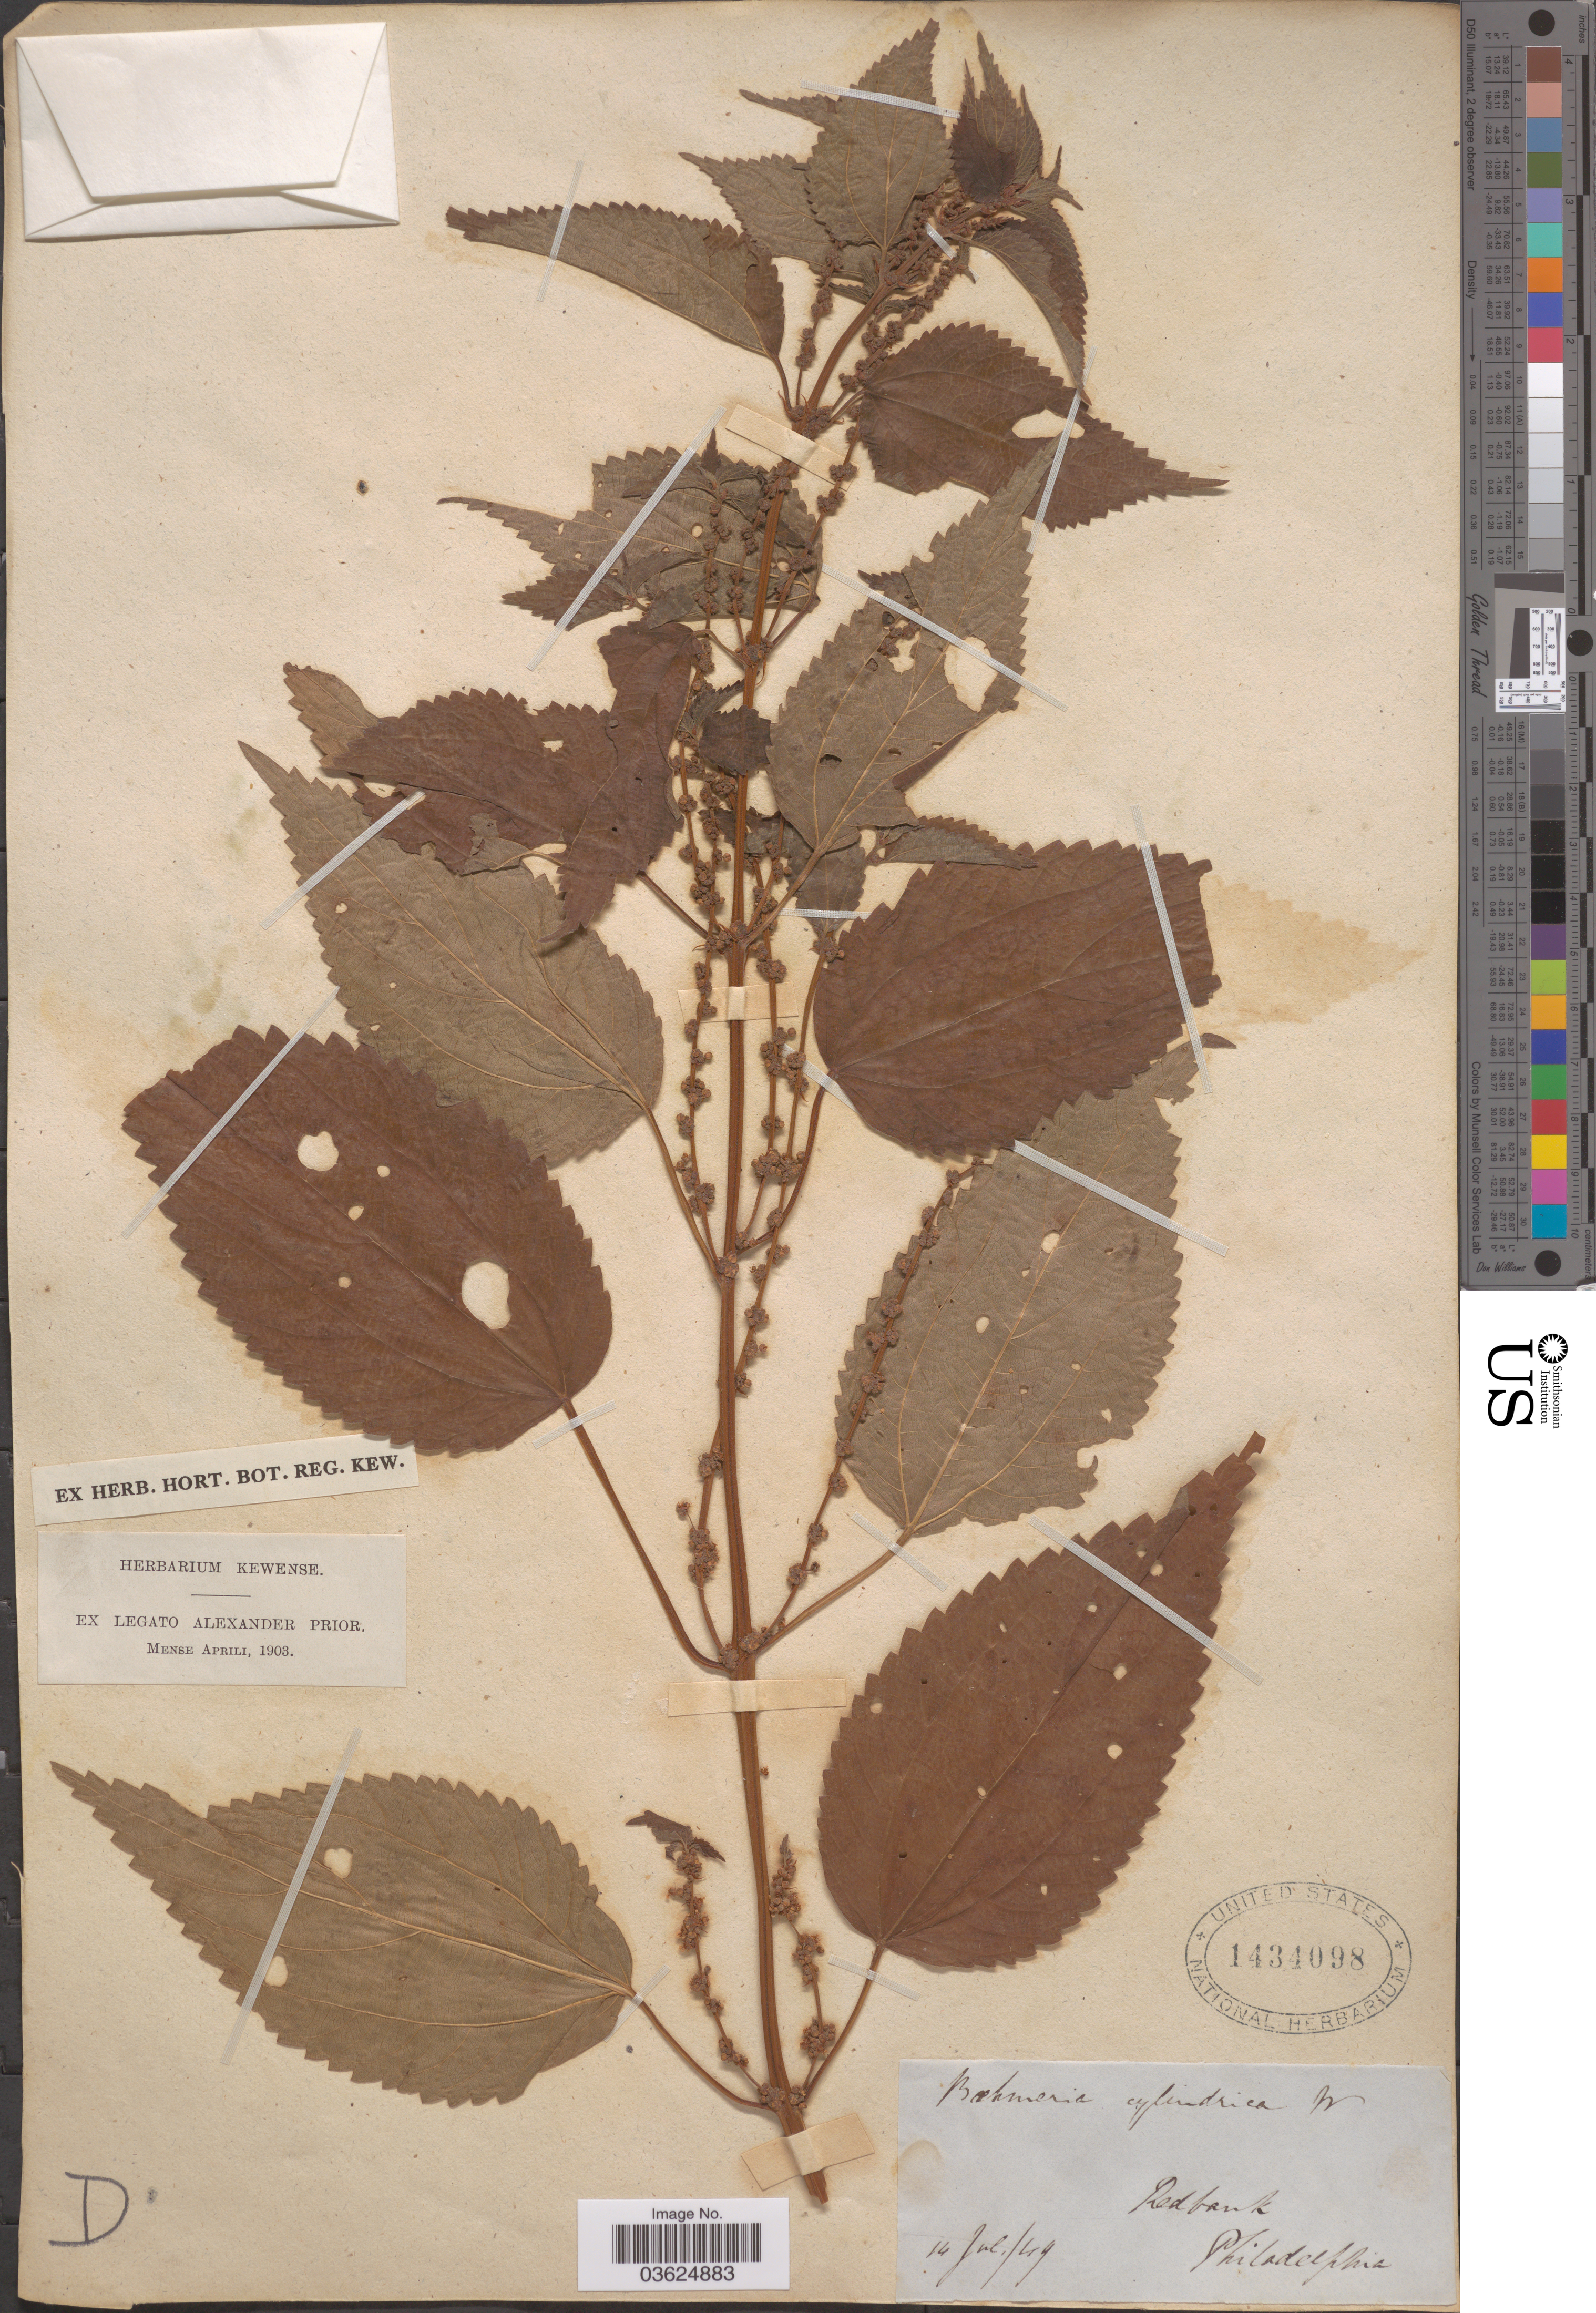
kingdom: Plantae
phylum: Tracheophyta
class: Magnoliopsida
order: Rosales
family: Urticaceae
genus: Boehmeria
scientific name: Boehmeria cylindrica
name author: (L.) Sw.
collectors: Ex Herb. Kewense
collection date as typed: Transcribed d/m/y: 14/7/49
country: United States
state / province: Pennsylvania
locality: Redbank, Philadelphia.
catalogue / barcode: US 1434098